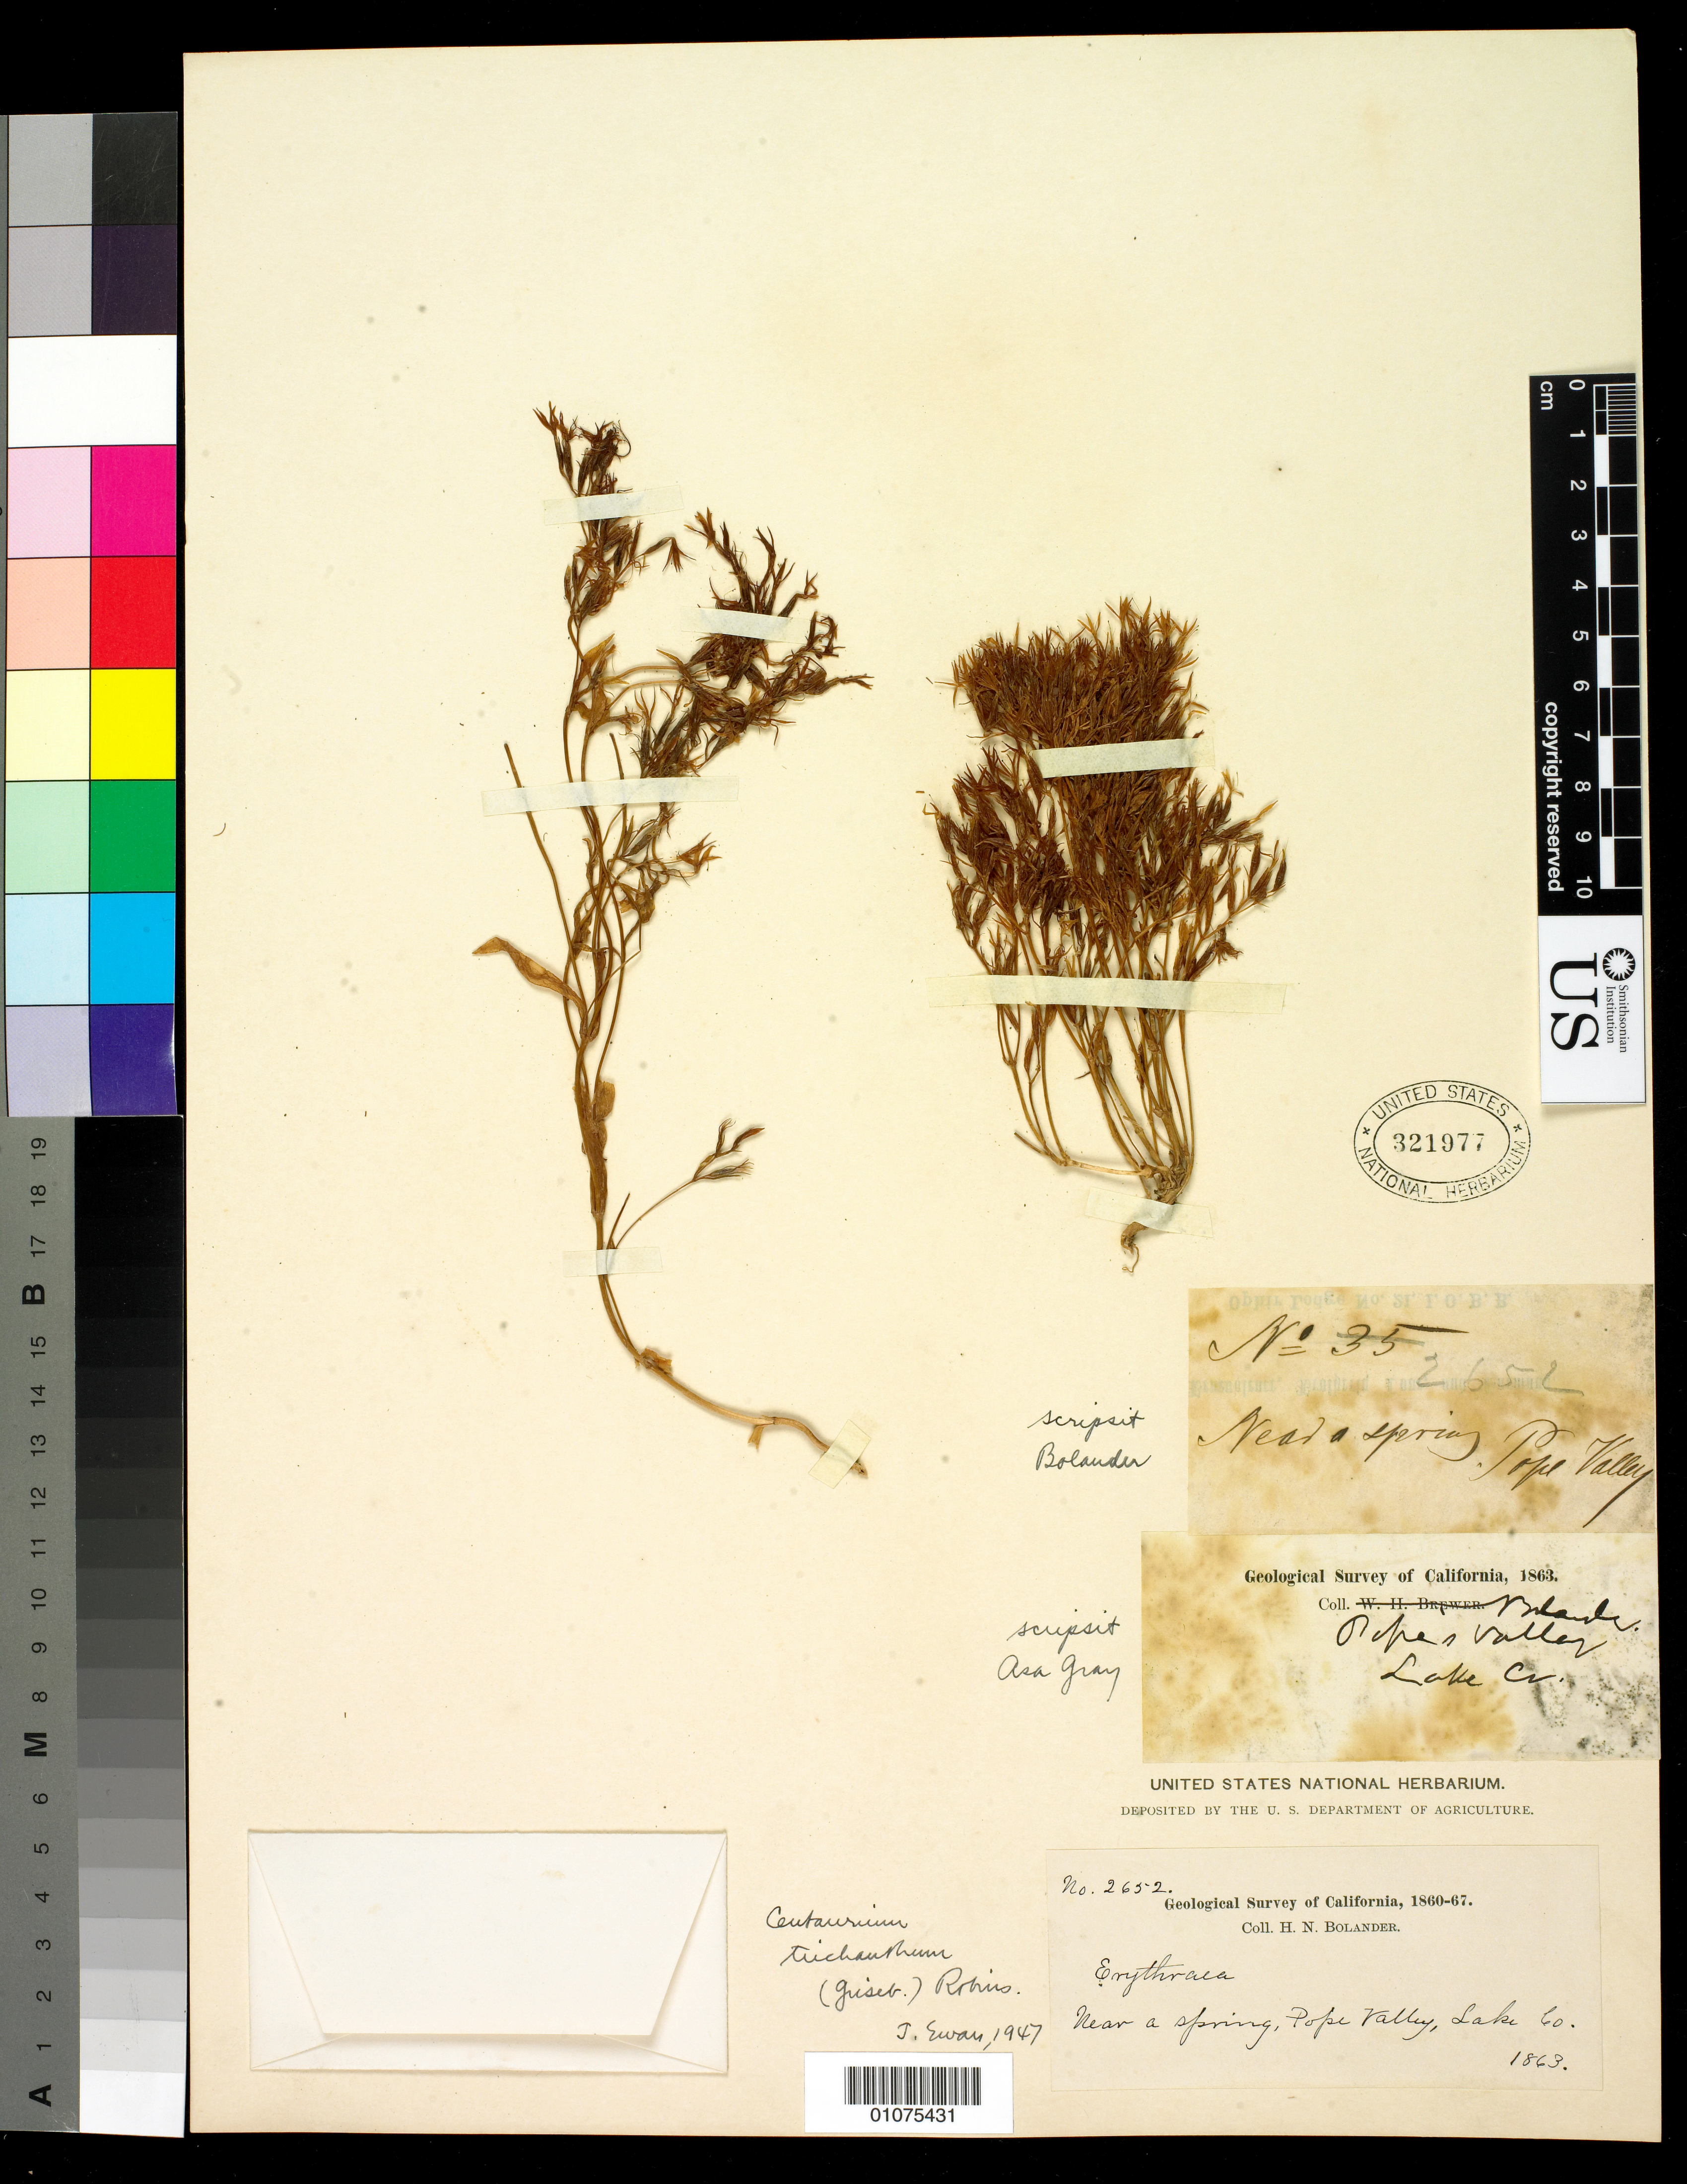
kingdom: Plantae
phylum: Tracheophyta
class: Magnoliopsida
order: Gentianales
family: Gentianaceae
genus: Centaurium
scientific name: Centaurium trichanthum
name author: (Griseb.) B.L. Rob.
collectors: H. Bolander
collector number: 2652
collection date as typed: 1863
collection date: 1863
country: United States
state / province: California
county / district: Lake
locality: Pope Valley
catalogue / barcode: US 321977